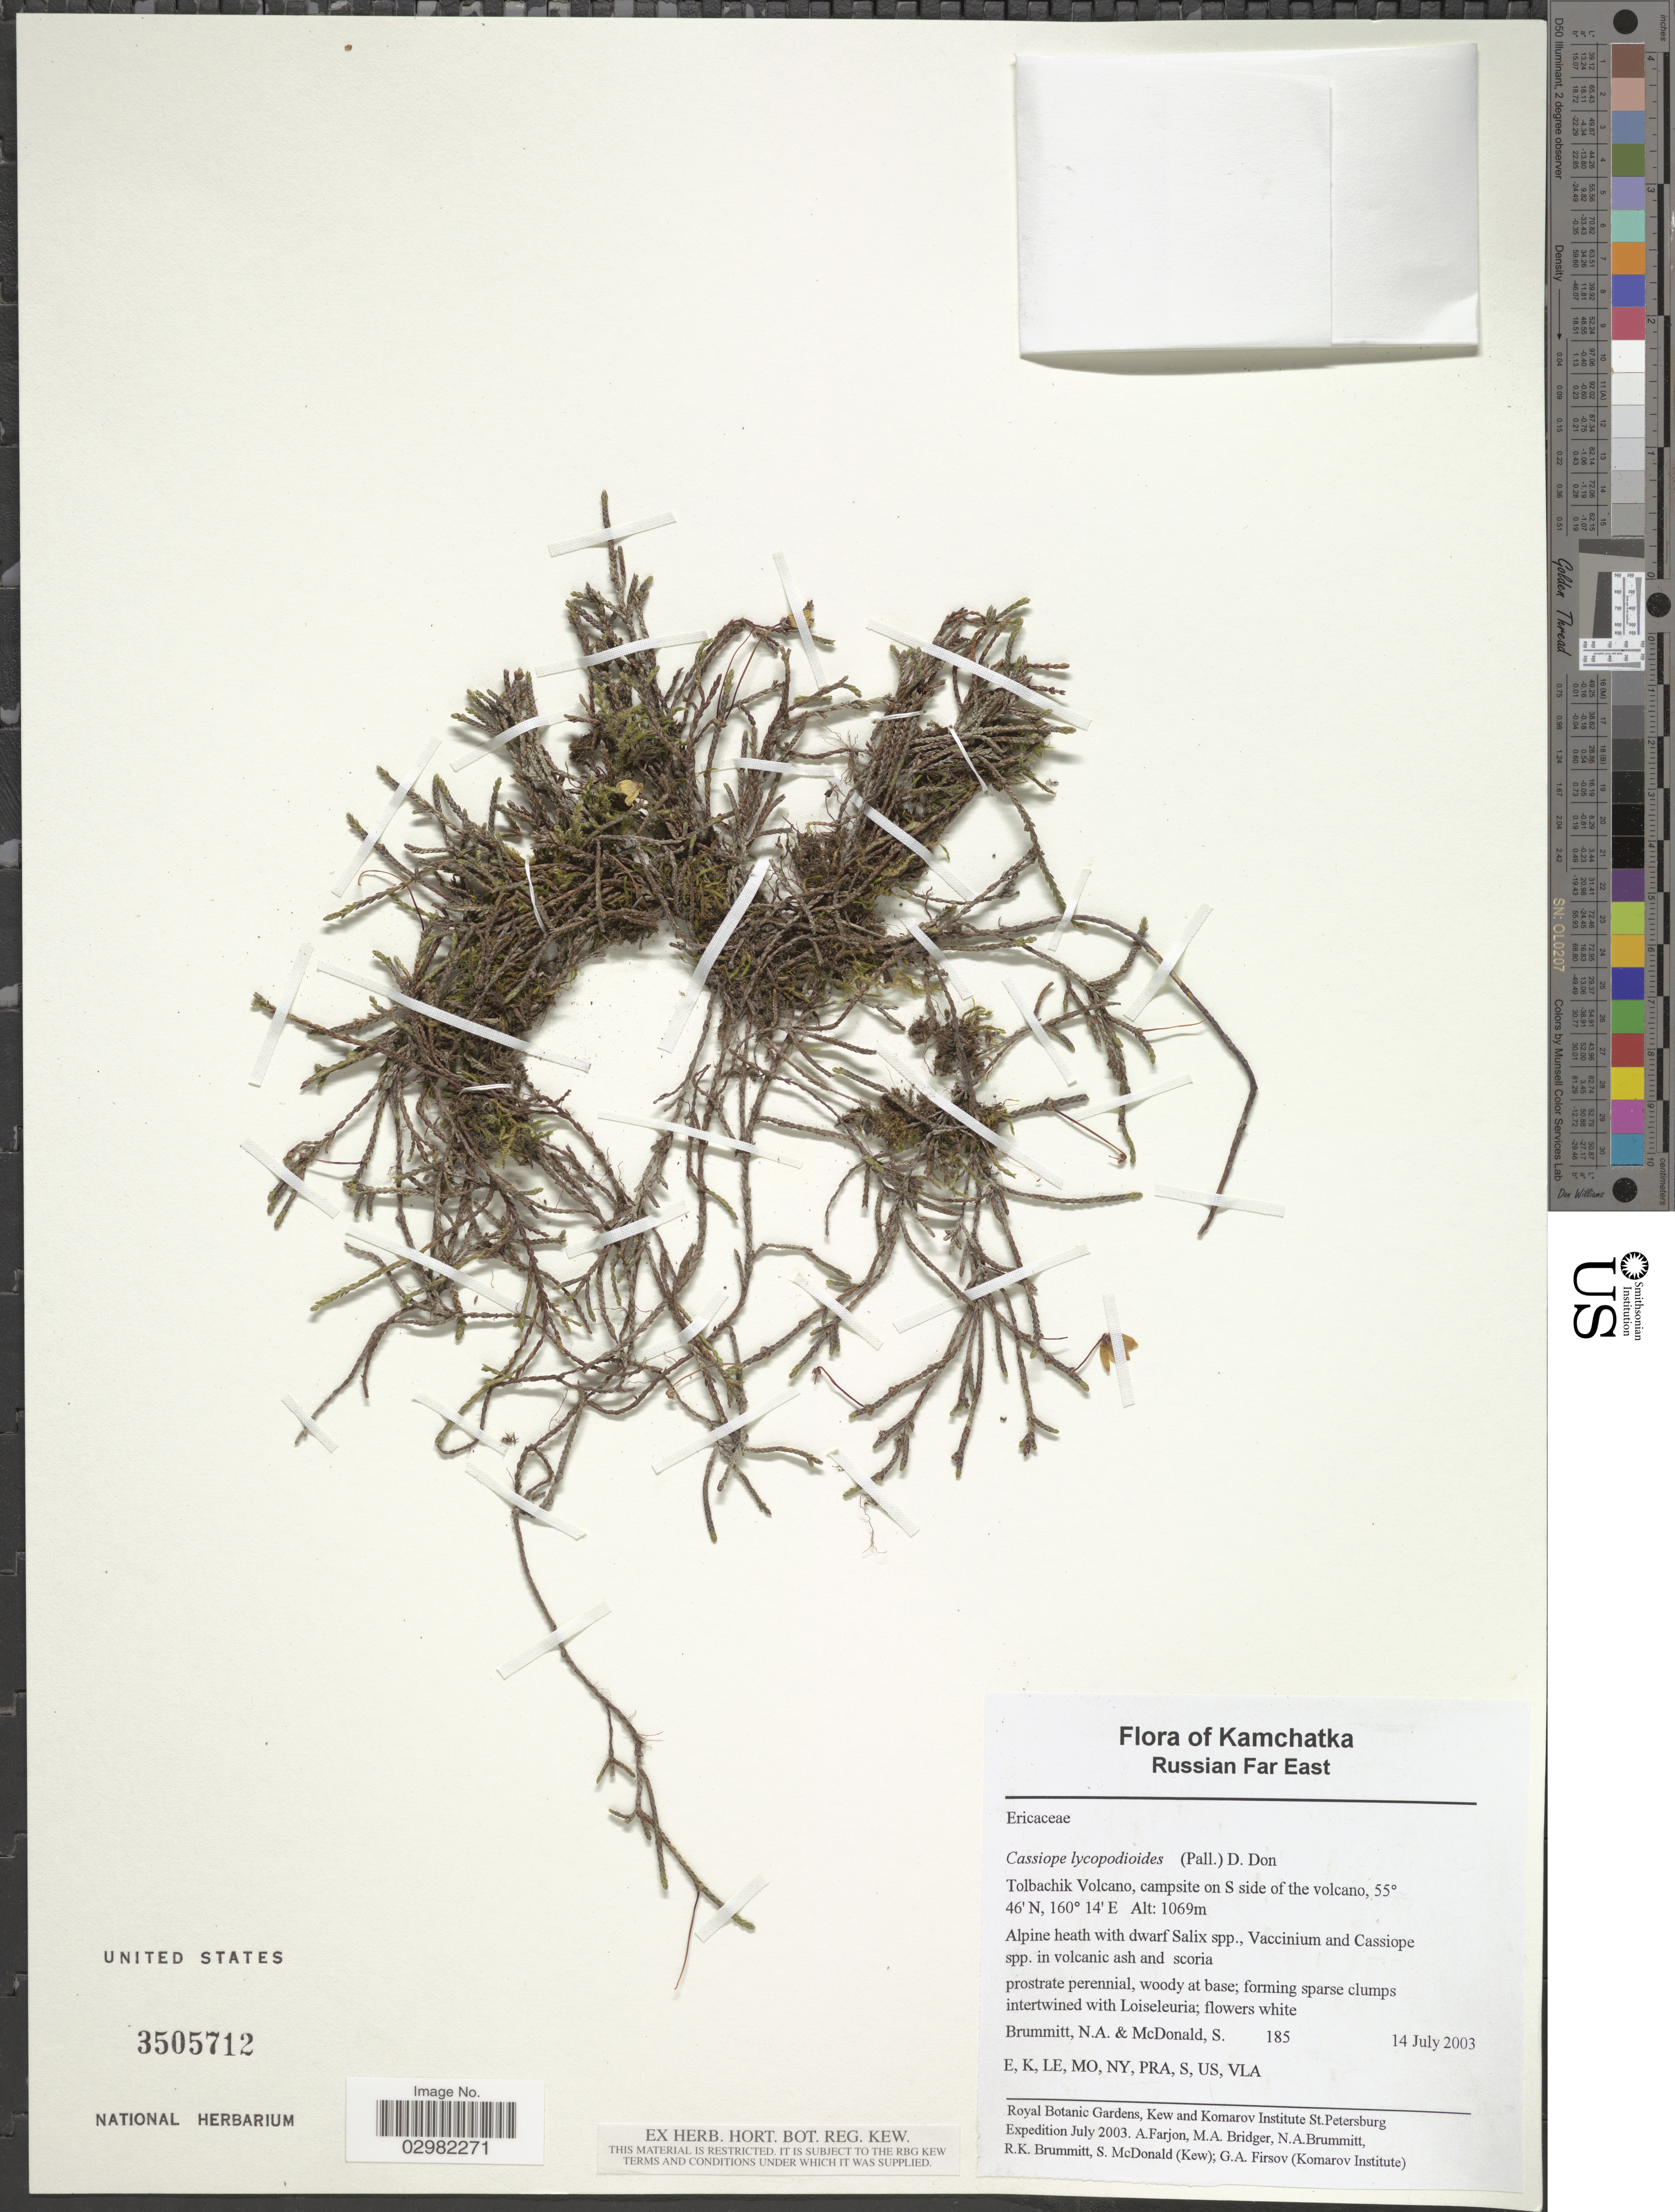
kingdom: Plantae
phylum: Tracheophyta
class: Magnoliopsida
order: Ericales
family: Ericaceae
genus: Cassiope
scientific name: Cassiope lycopodioides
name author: (Pall.) D. Don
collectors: N. A . Brummitt & S. McDonald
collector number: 185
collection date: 2003-07-14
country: Russian Federation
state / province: Kamchatka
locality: Russian Far East, Tolbachik Volcano, campsite on S side of the volcano.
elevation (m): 1069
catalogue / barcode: US 3505712